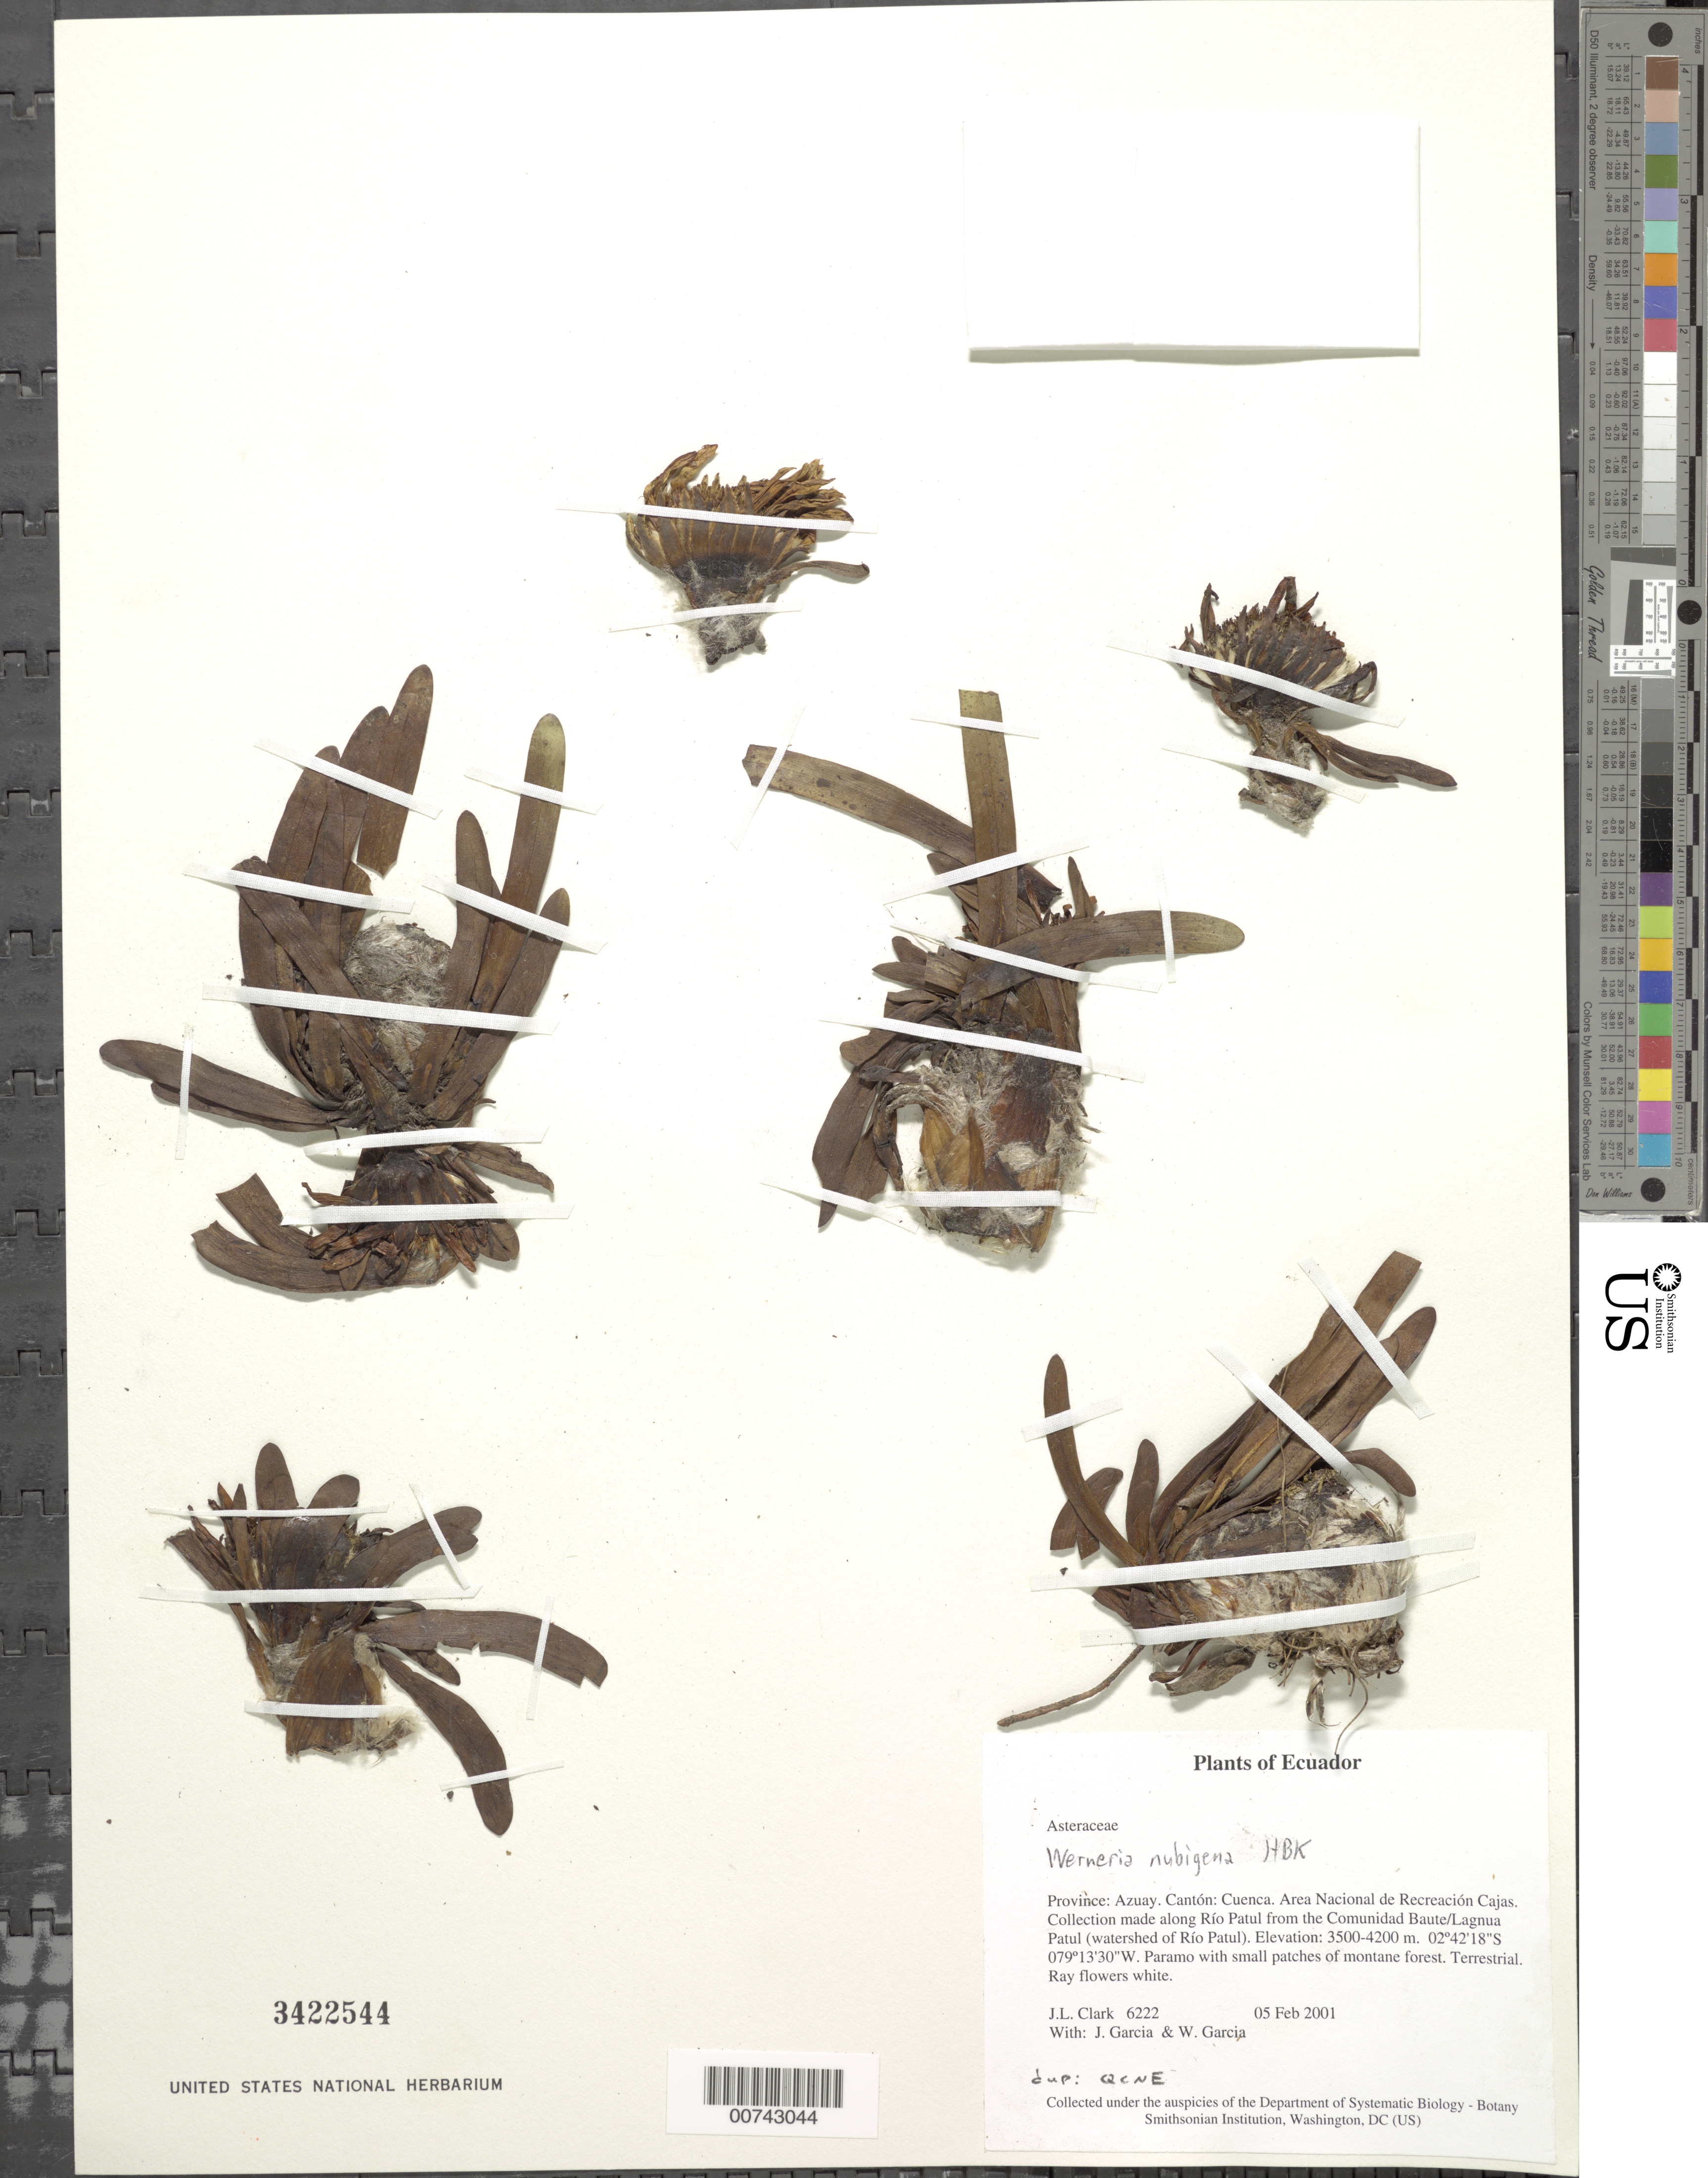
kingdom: Plantae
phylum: Tracheophyta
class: Magnoliopsida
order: Asterales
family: Asteraceae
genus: Werneria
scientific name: Werneria nubigena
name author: Kunth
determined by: Robinson, Harold E., (US)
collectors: J. L. Clark, J. Garcia & W. Garcia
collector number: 6222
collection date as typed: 05 Feb 2001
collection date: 2001-02-05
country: Ecuador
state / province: Azuay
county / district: Cuenca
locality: Area Nacional de Recreación Cajas. Collection made along Río Patul from the Comunidad Baute/Lagnua Patul (watershed of Río Patul).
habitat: Paramo with small patches of montane forest.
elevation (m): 3500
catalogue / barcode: US 3422544